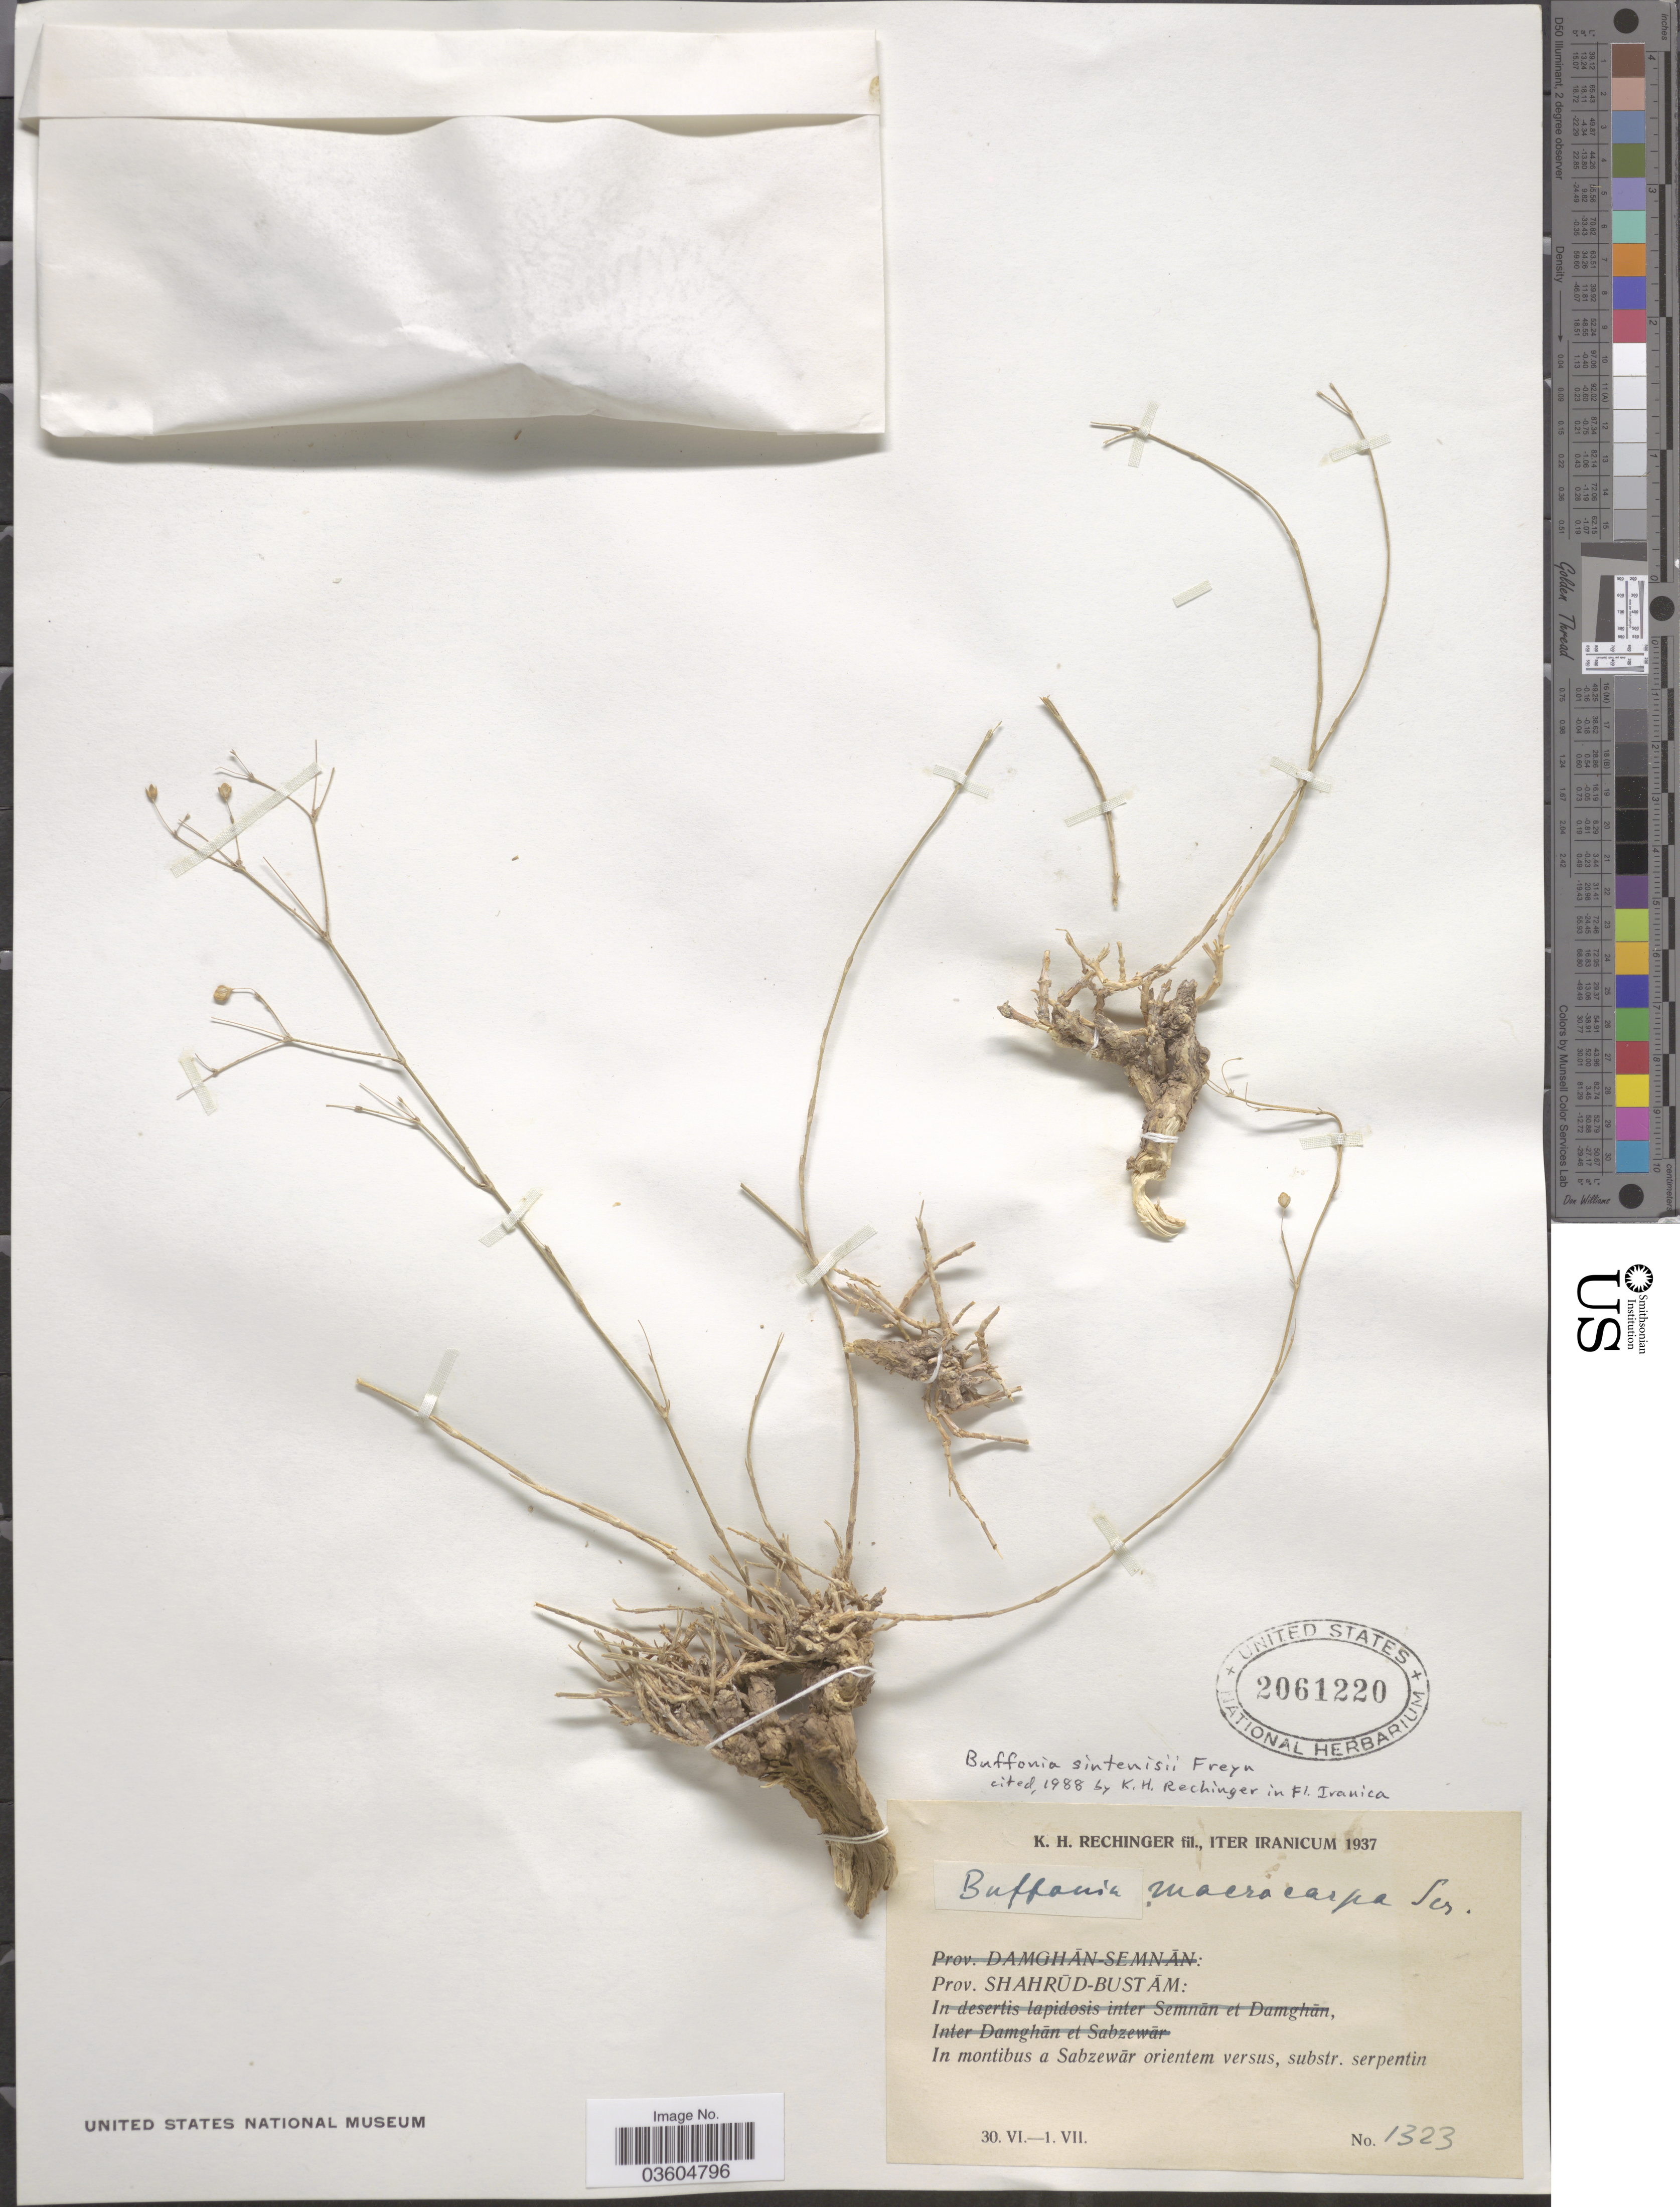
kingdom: Plantae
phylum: Tracheophyta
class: Magnoliopsida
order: Caryophyllales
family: Caryophyllaceae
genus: Bufonia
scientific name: Bufonia sintenisii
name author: Freyn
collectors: K. H. Rechinger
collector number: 1323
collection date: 1937-06-30/1937-07-01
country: Iran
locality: Iter Iranicum. Prov. Shahrūd-Bustām. In montibus a Sabzewār orientem versus, substr. serpentin.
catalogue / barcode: US 2061220